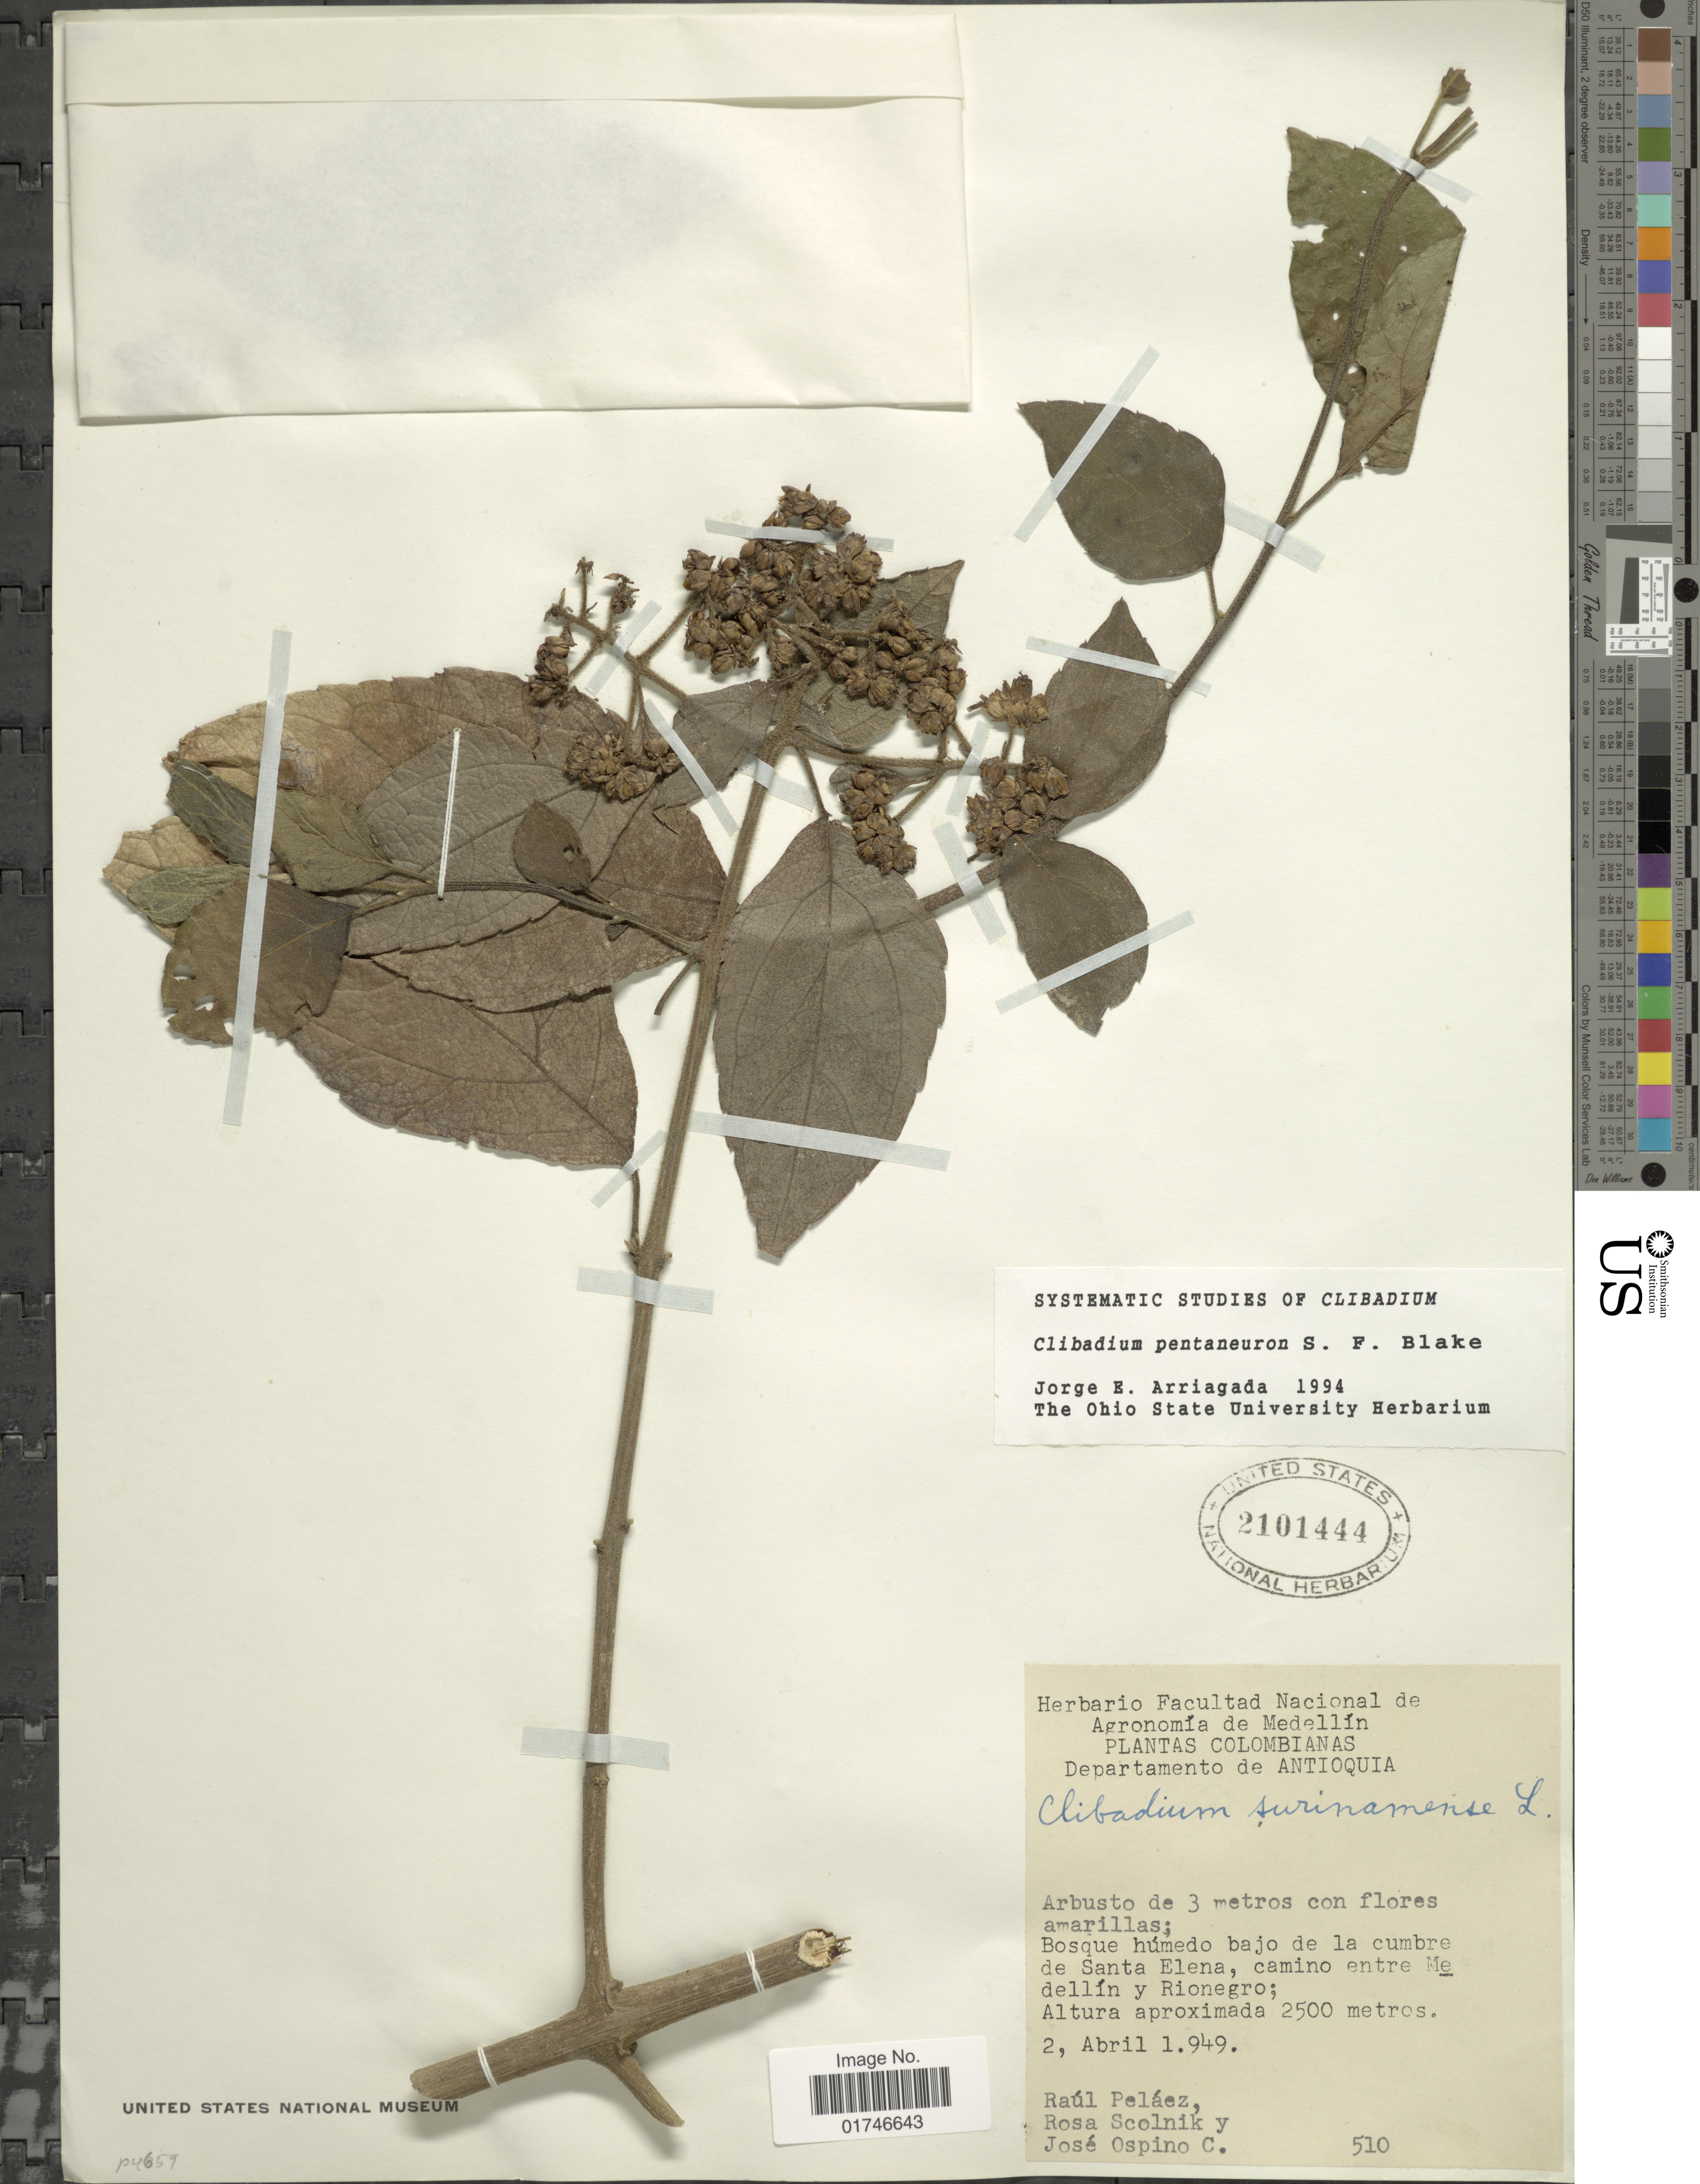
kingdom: Plantae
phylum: Tracheophyta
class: Magnoliopsida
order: Asterales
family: Asteraceae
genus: Clibadium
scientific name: Clibadium pileorubrum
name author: Cuatrec.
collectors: R. Pelaez, R. Scolnik & J. Ospino Carvajal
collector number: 510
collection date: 1949-04-02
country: Colombia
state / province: Antioquia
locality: Bosque humedo bajo de la cumbre de Santa Elena, camino entre Medellin y Rionegro.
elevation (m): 2500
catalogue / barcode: US 2101444